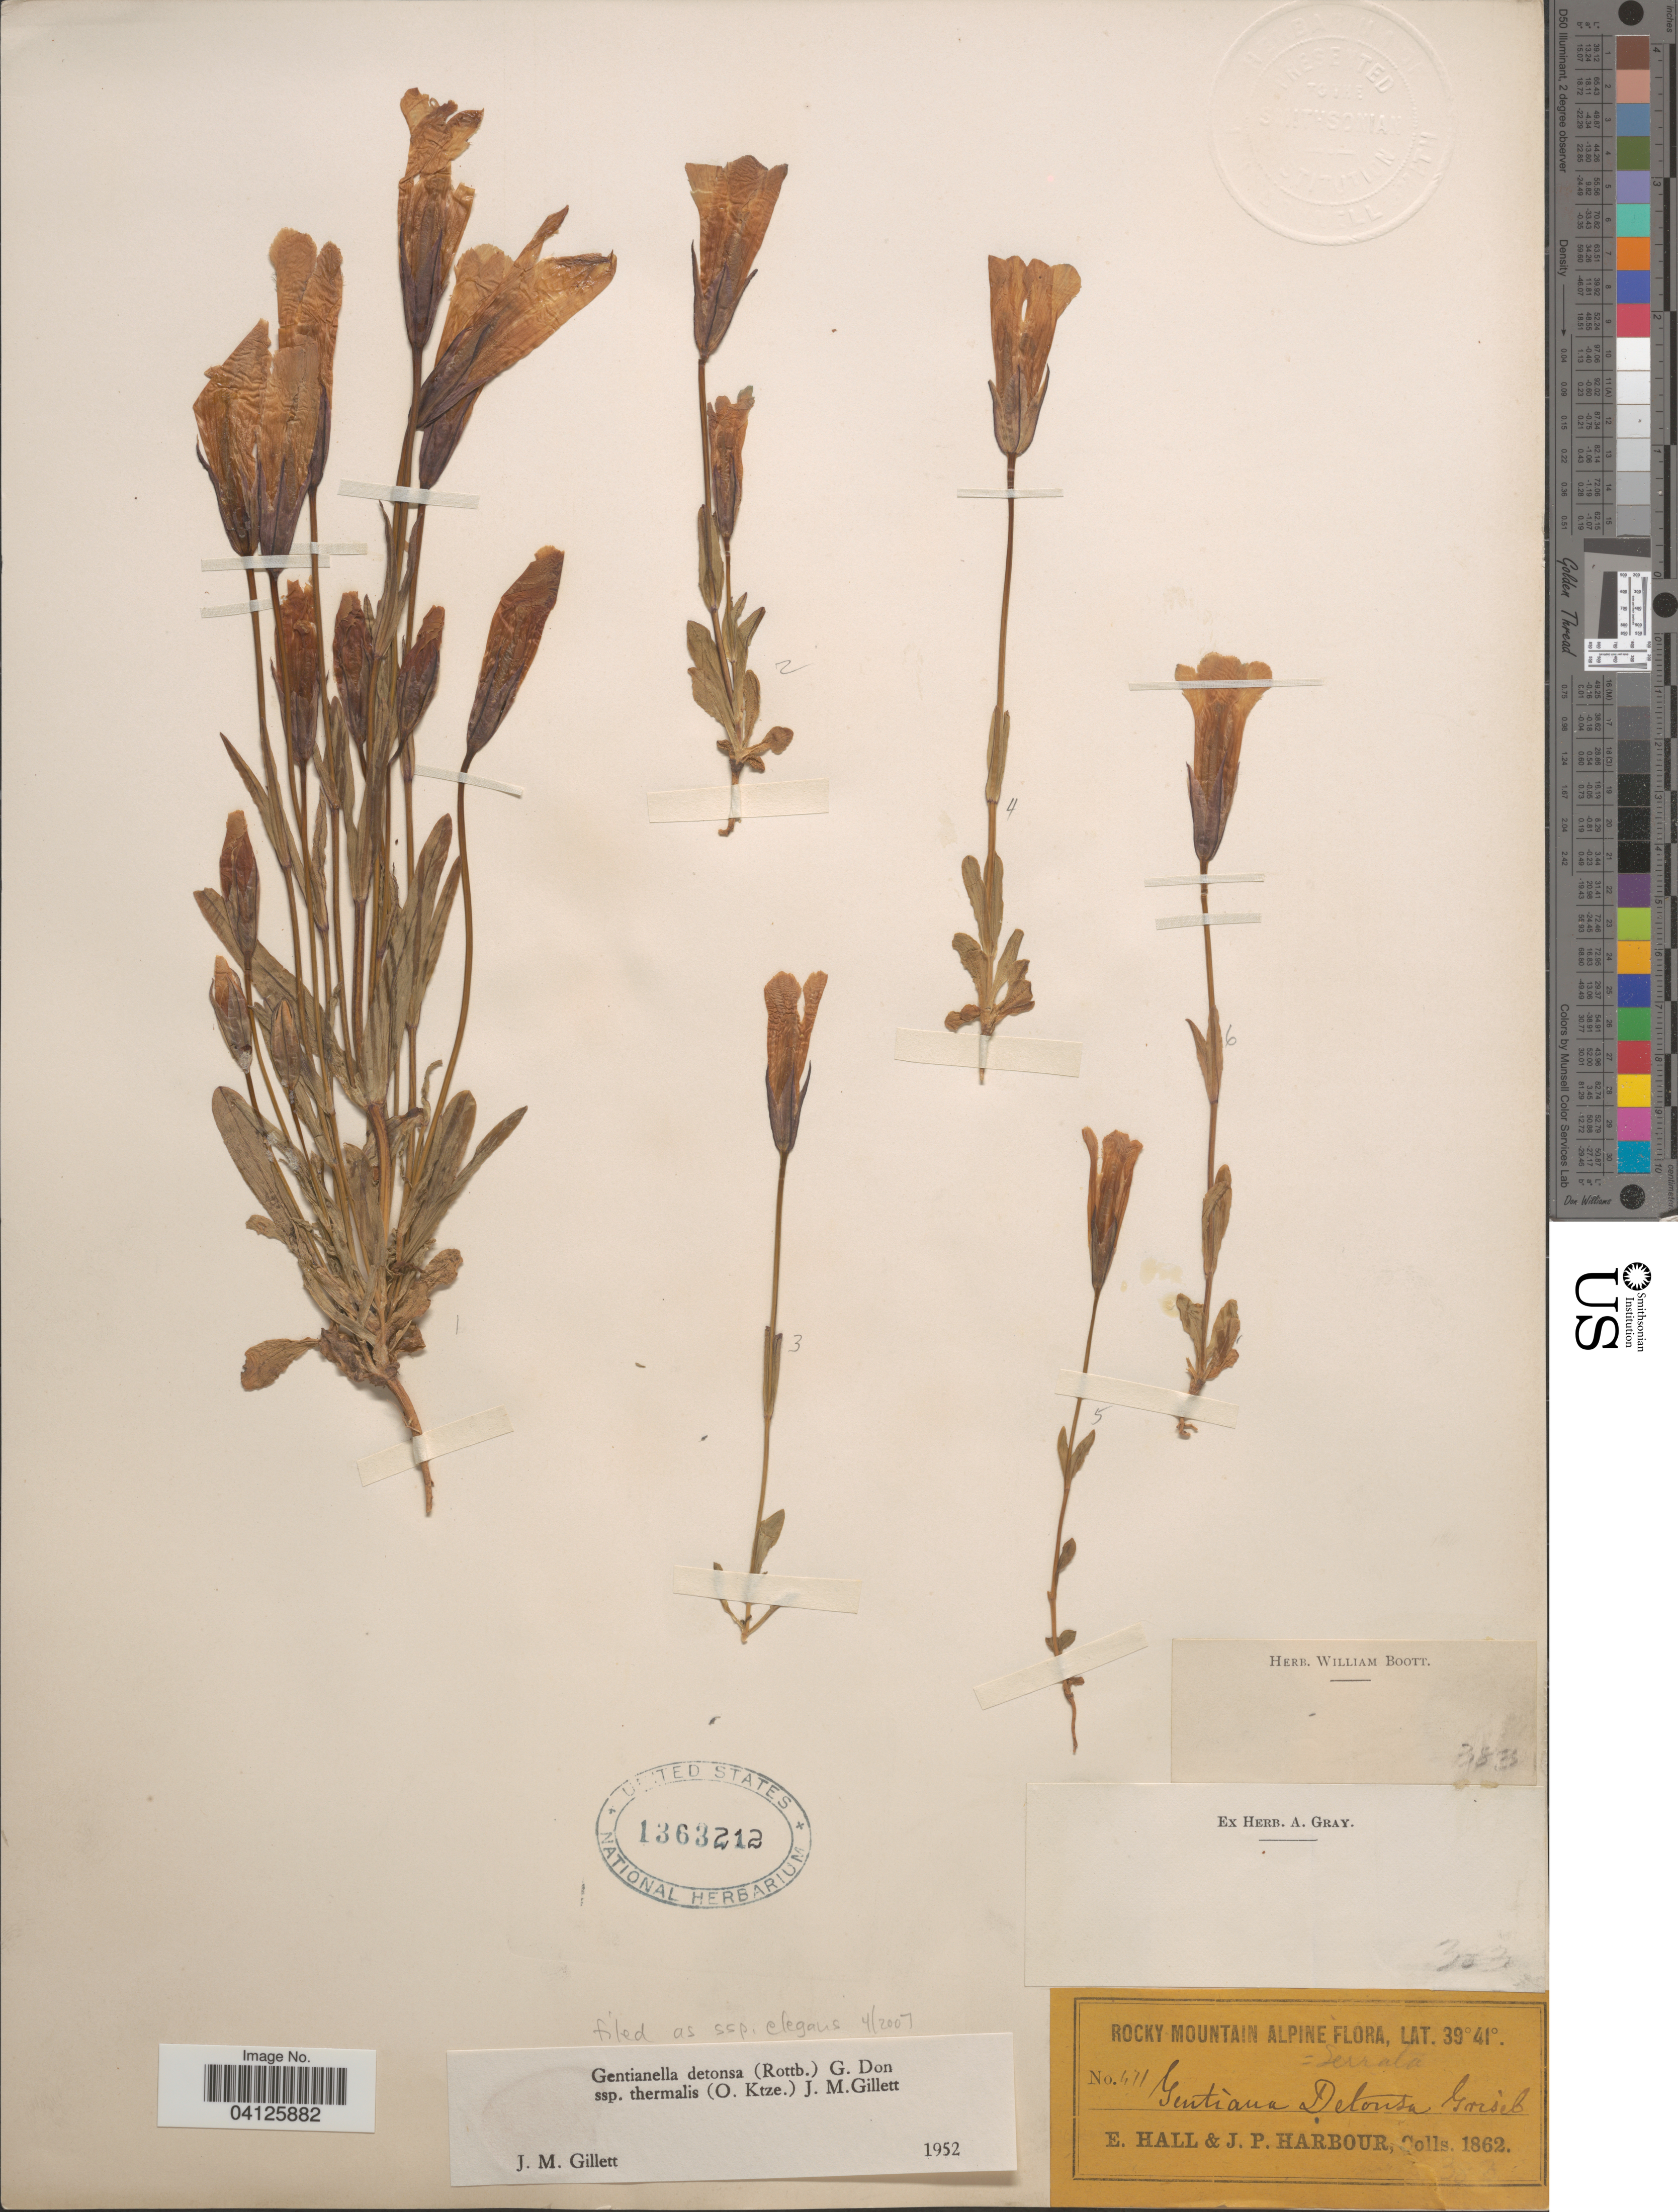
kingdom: Plantae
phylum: Tracheophyta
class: Magnoliopsida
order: Gentianales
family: Gentianaceae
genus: Gentianella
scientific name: Gentianella detonsa subsp. elegans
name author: (A. Gray) J.M. Gillett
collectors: E. Hall & J. Harbour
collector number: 471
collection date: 1862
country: United States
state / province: Colorado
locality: Rocky Mountain Alpine.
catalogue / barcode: US 1363212